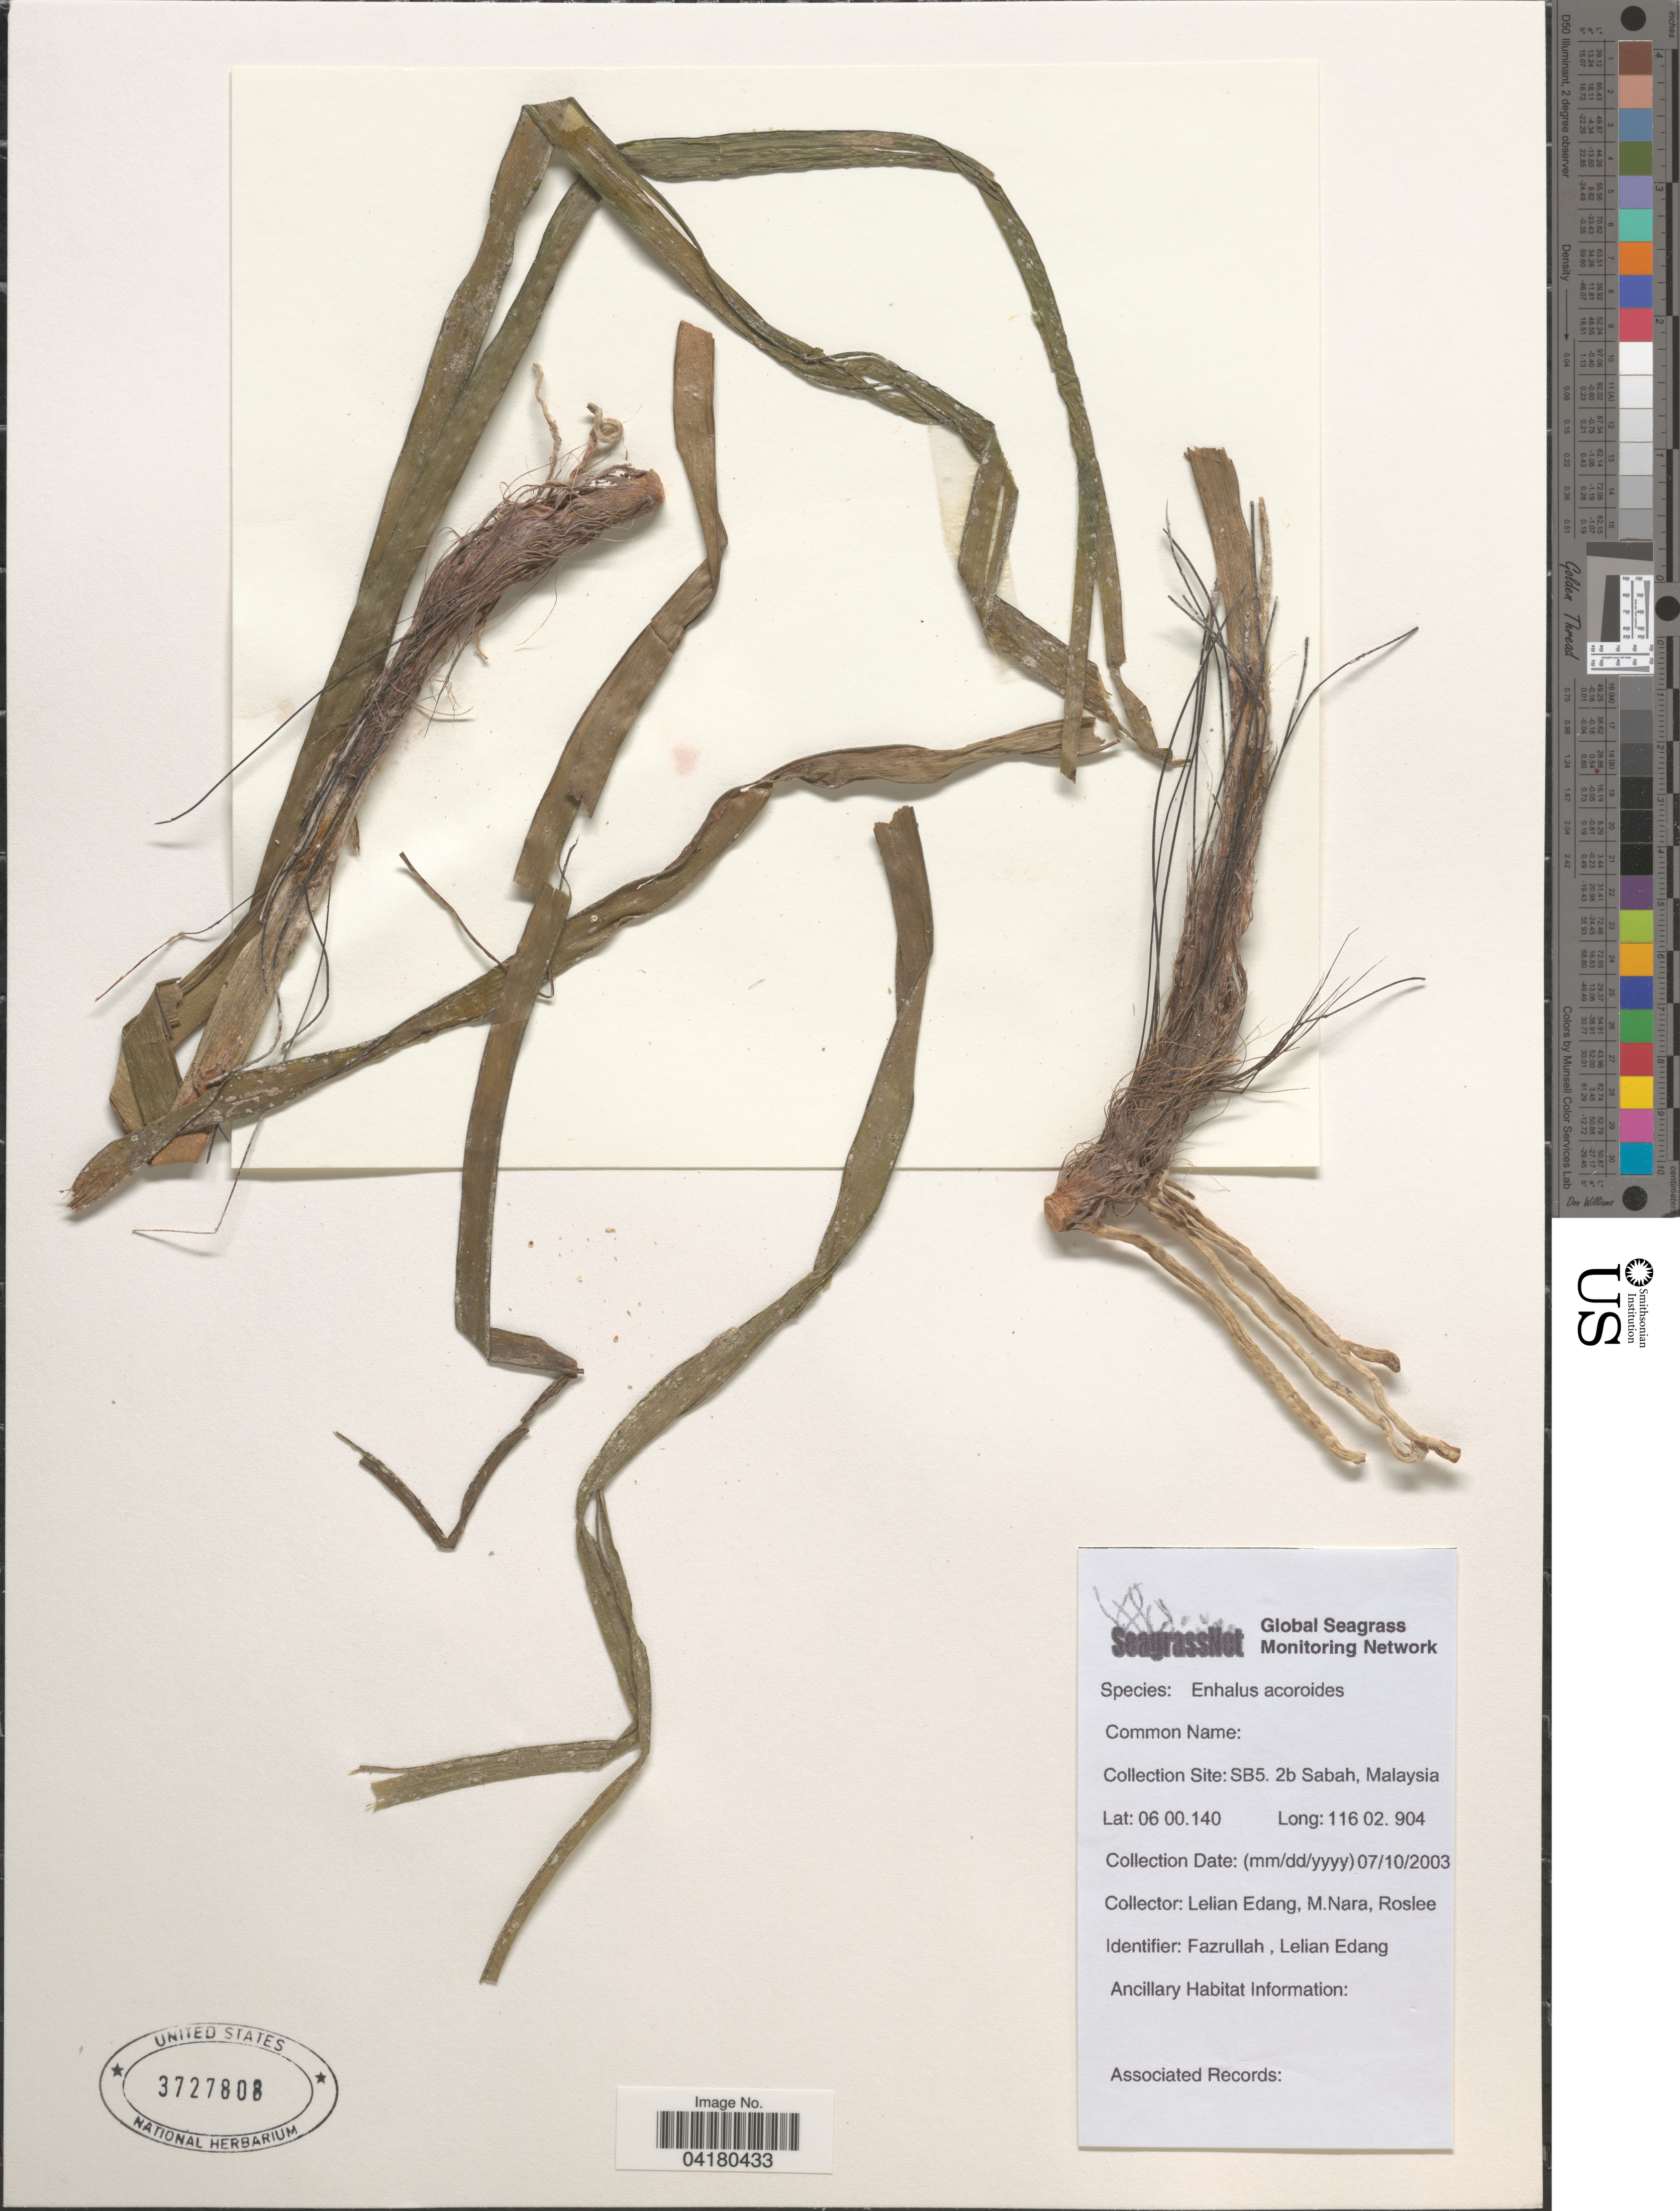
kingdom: Plantae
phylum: Tracheophyta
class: Liliopsida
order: Alismatales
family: Hydrocharitaceae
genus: Enhalus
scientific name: Enhalus acoroides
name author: (L. f.) Royle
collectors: L. Edang, M. Nara & Roslee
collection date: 2003-10-07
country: Malaysia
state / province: Sabah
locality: Collection Site: SB5. 2b.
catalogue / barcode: US 3727808